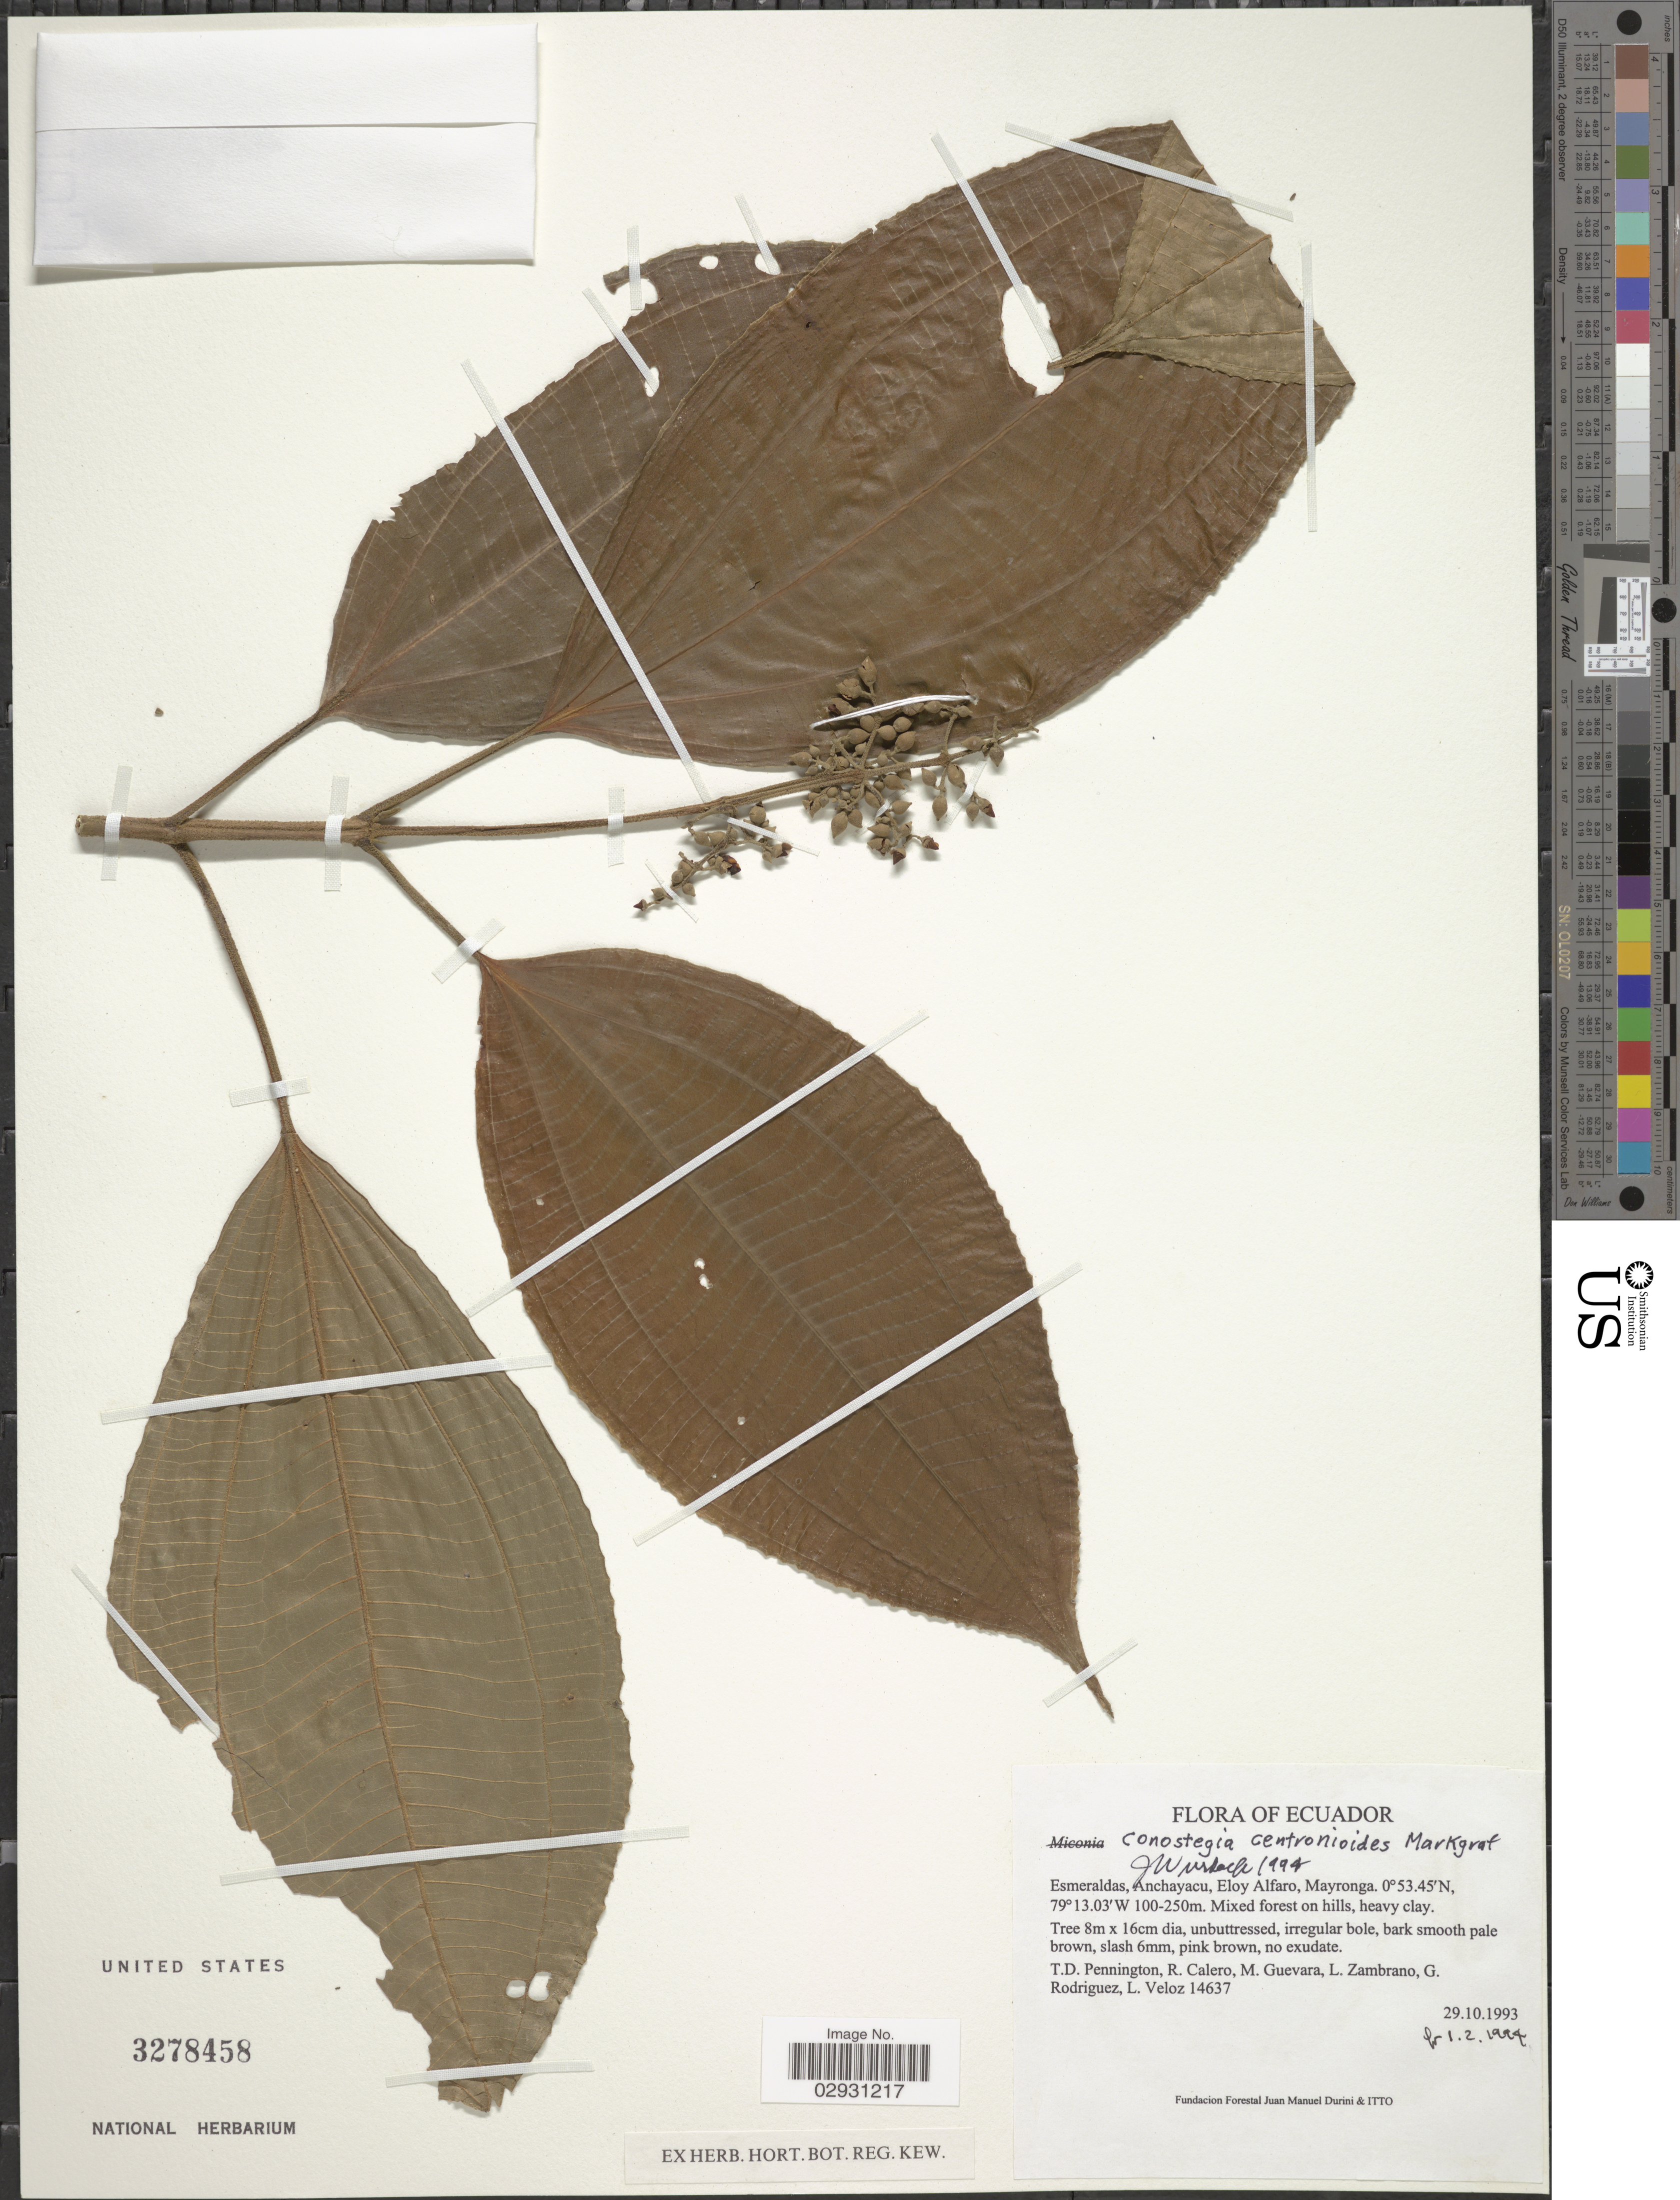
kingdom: Plantae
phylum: Tracheophyta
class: Magnoliopsida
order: Myrtales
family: Melastomataceae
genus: Conostegia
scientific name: Conostegia centronioides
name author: Markgr.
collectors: T. D. Pennington, R. Calero, M. Guevara, L. Zambrano & et al.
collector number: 14637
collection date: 1993-10-29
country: Ecuador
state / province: Esmeraldas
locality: Anchayacu, Eloy Alfaro, Mayronga.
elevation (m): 100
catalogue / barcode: US 3278458